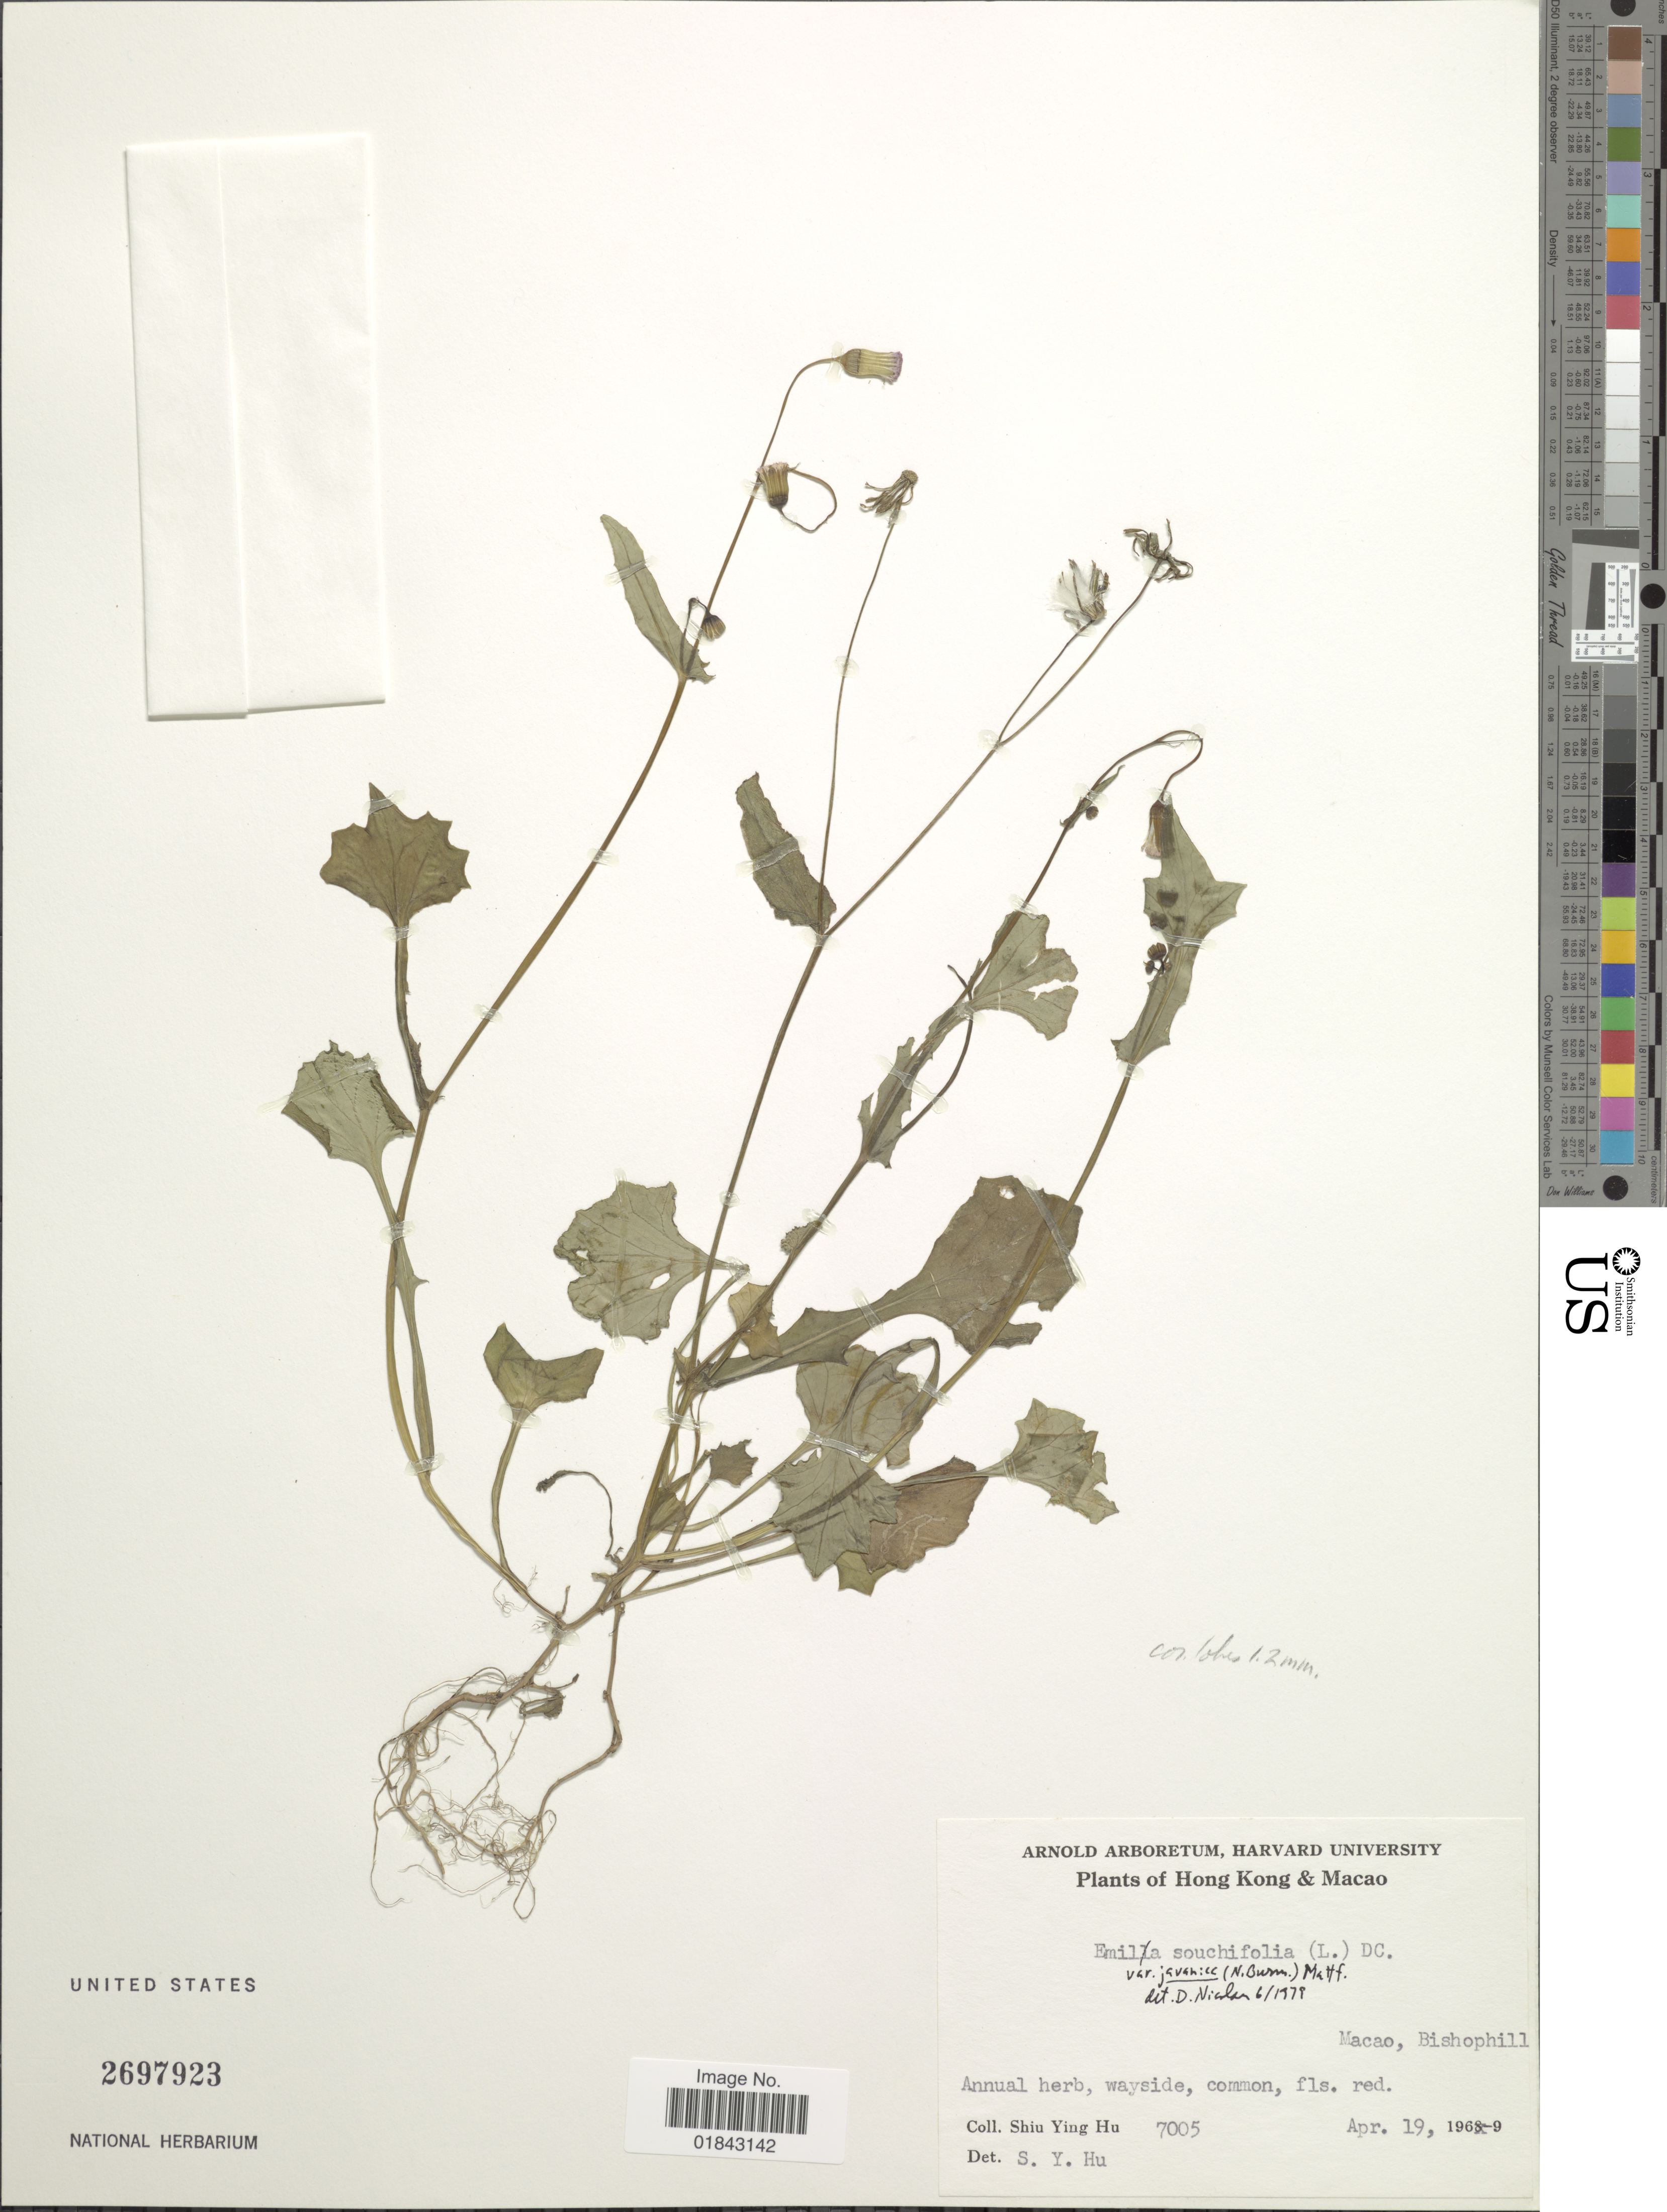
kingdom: Plantae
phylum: Tracheophyta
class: Magnoliopsida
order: Asterales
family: Asteraceae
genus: Emilia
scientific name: Emilia sonchifolia var. javanica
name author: (Burm. f.) Mattf.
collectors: S. Y. Hu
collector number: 7005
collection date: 1969-04-19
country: China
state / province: Hong Kong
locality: Hong Kong & Macao, Bishophill, wayside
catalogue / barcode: US 2697923